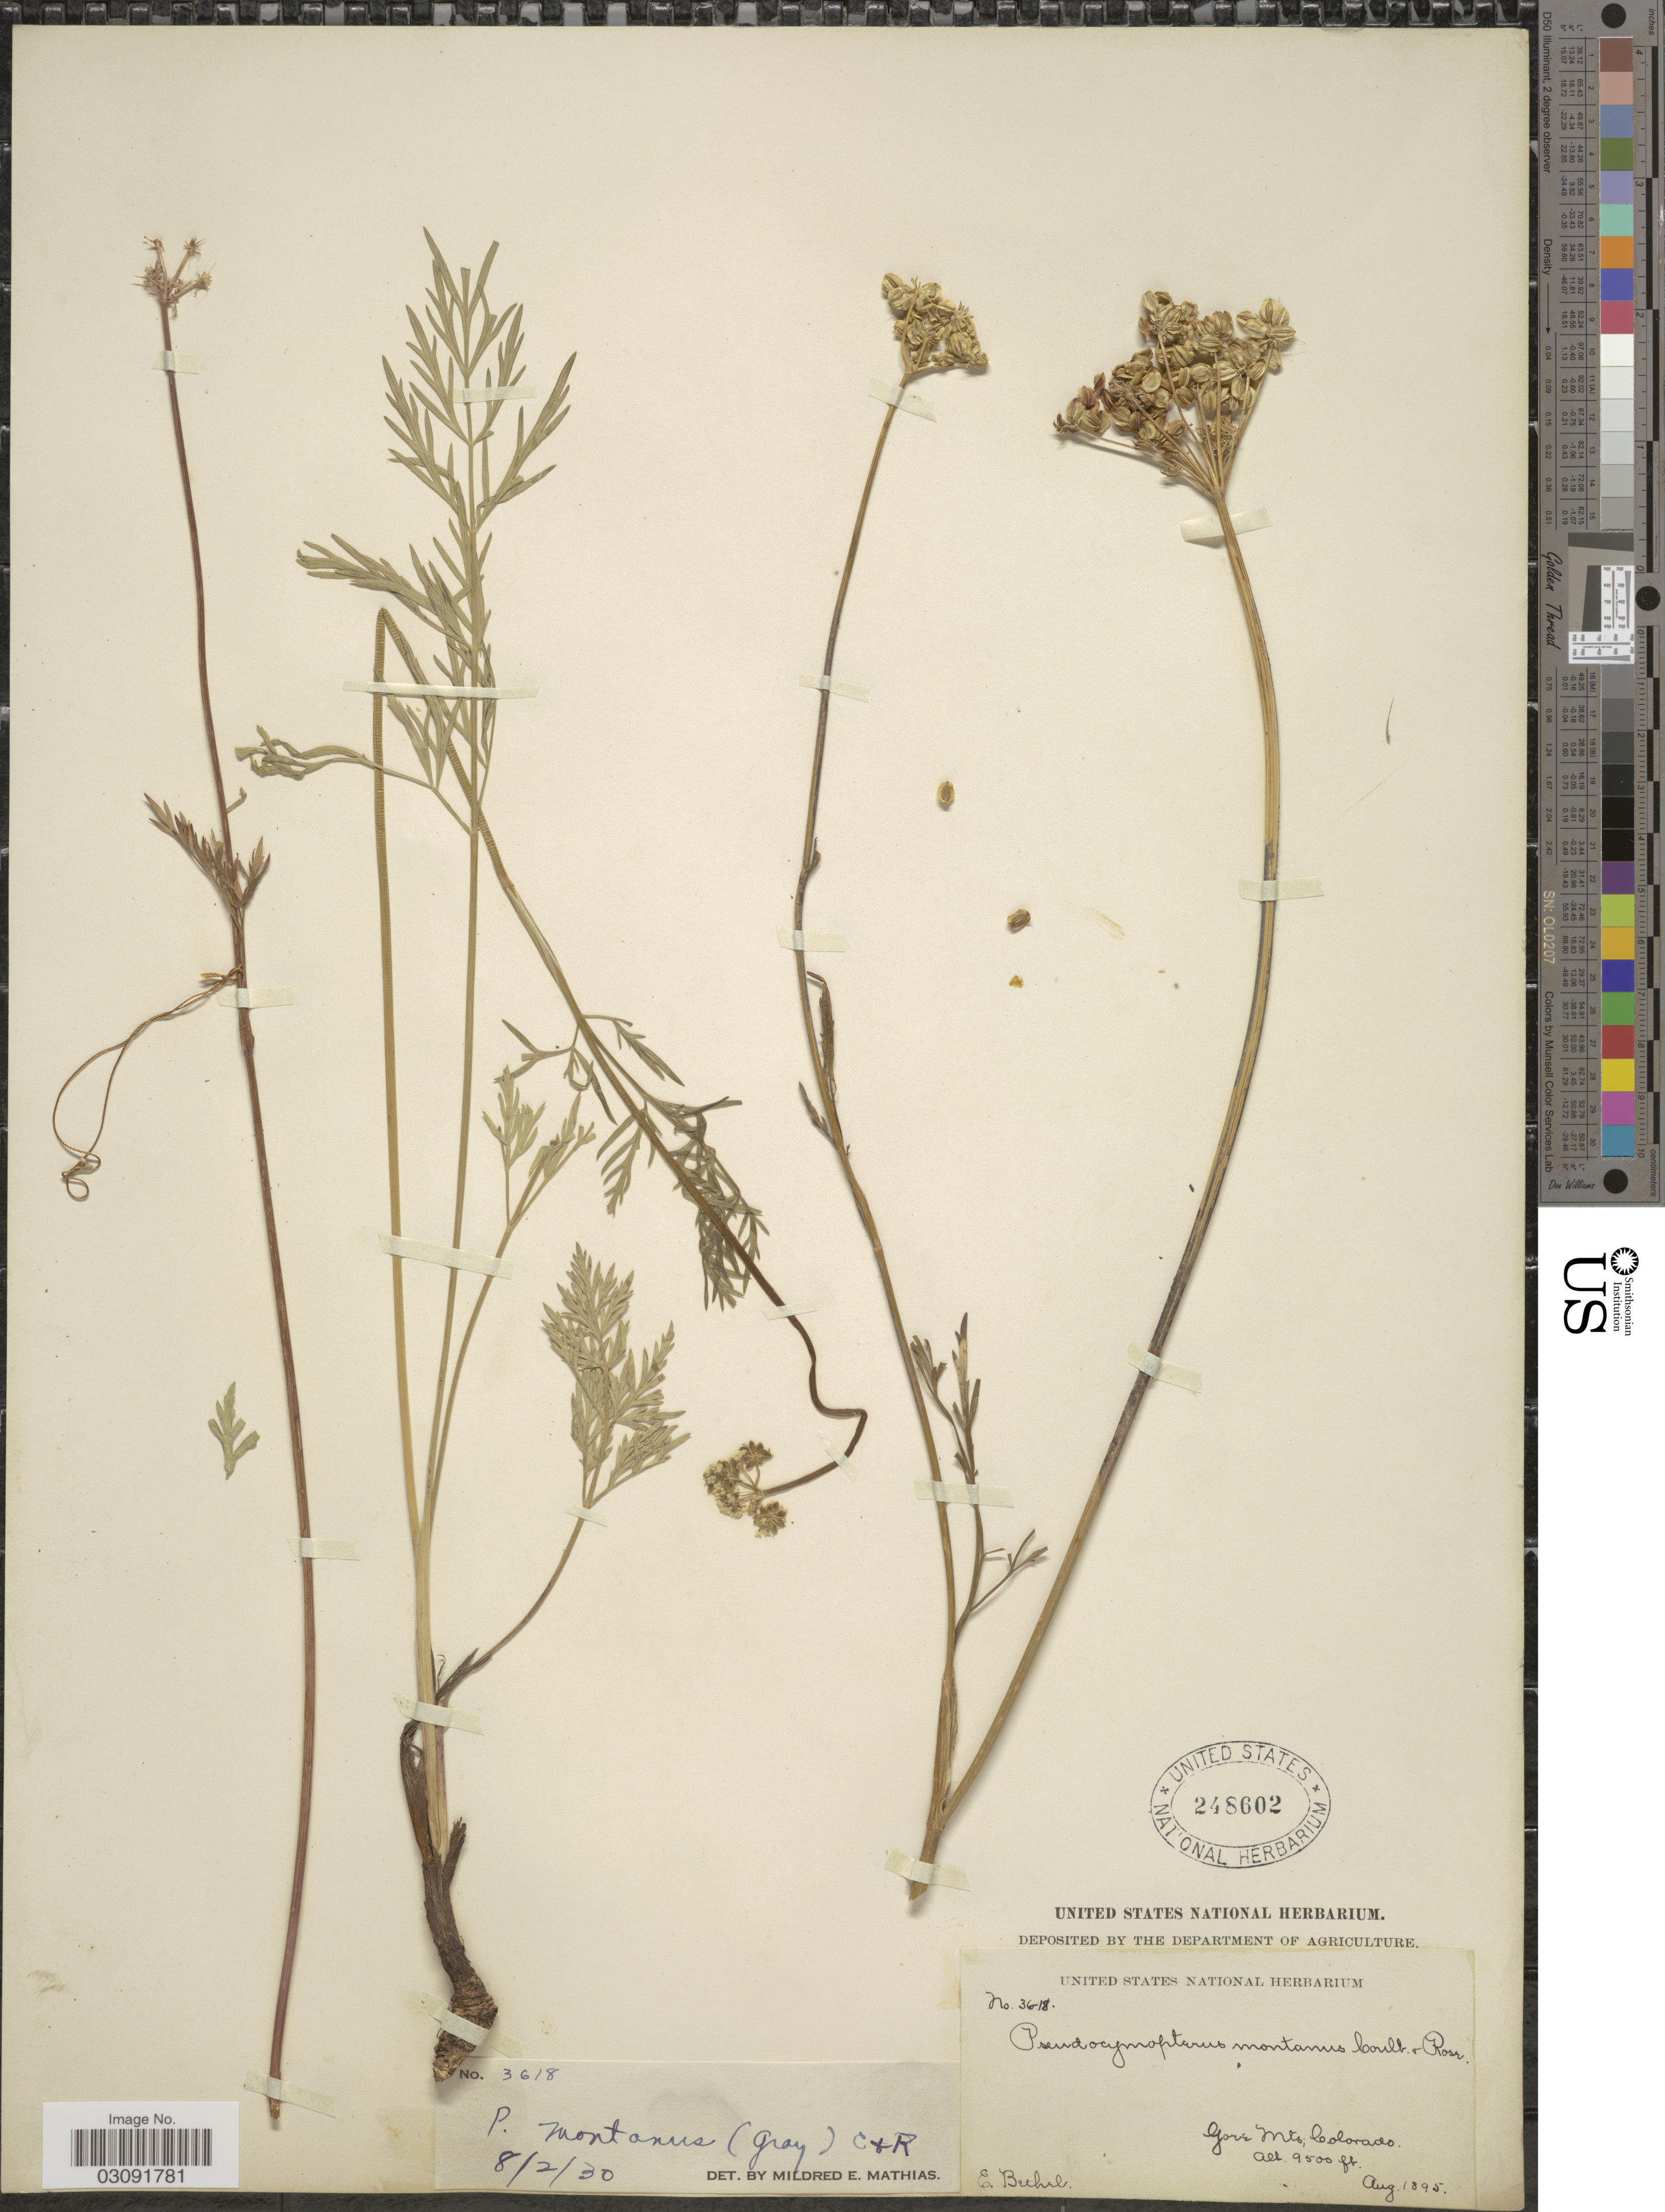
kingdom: Plantae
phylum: Tracheophyta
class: Magnoliopsida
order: Apiales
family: Apiaceae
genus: Pseudocymopterus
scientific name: Pseudocymopterus montanus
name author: (A. Gray) J.M. Coult. & Rose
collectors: E. Bethel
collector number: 3618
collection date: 1895-08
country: United States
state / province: Colorado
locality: Gore Mts.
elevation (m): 2896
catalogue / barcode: US 248602